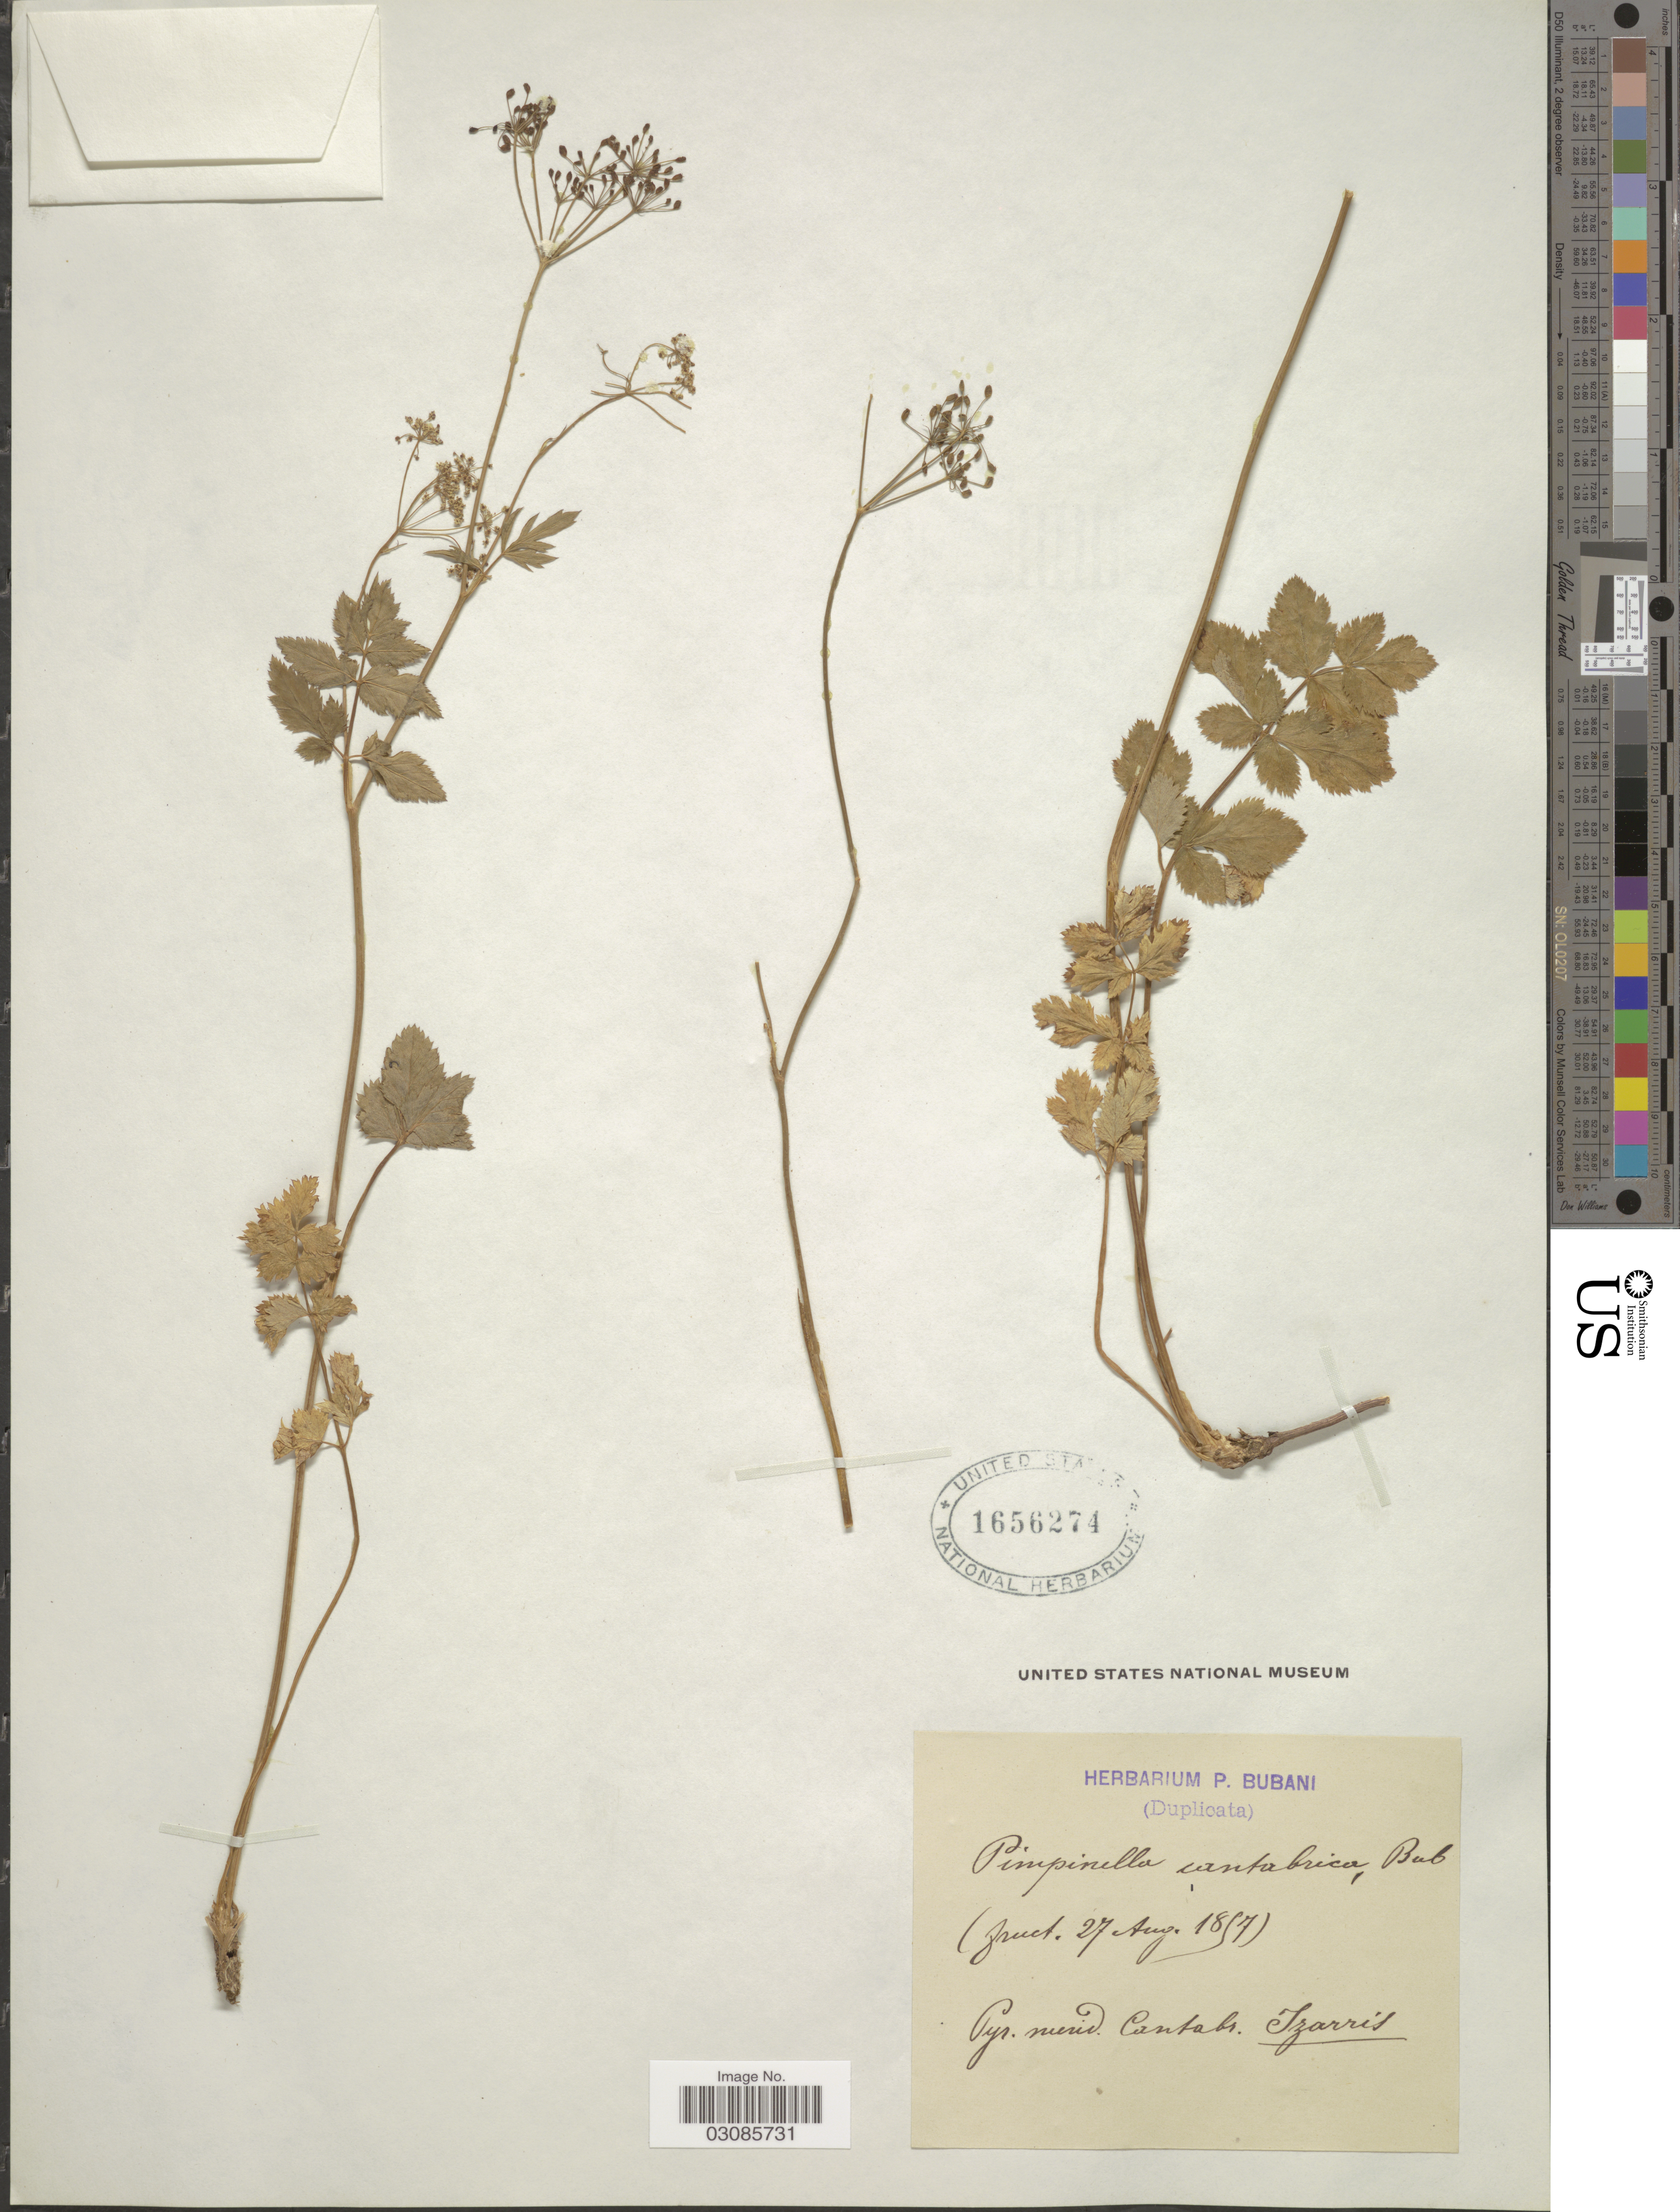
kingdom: Plantae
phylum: Tracheophyta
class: Magnoliopsida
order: Apiales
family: Apiaceae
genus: Pimpinella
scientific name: Pimpinella cantabrica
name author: Bubani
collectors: ex herb. P. Bubani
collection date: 1897-08-27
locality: Pyr. merid. Cantabr. Izarris [interpreted].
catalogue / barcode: US 1656274